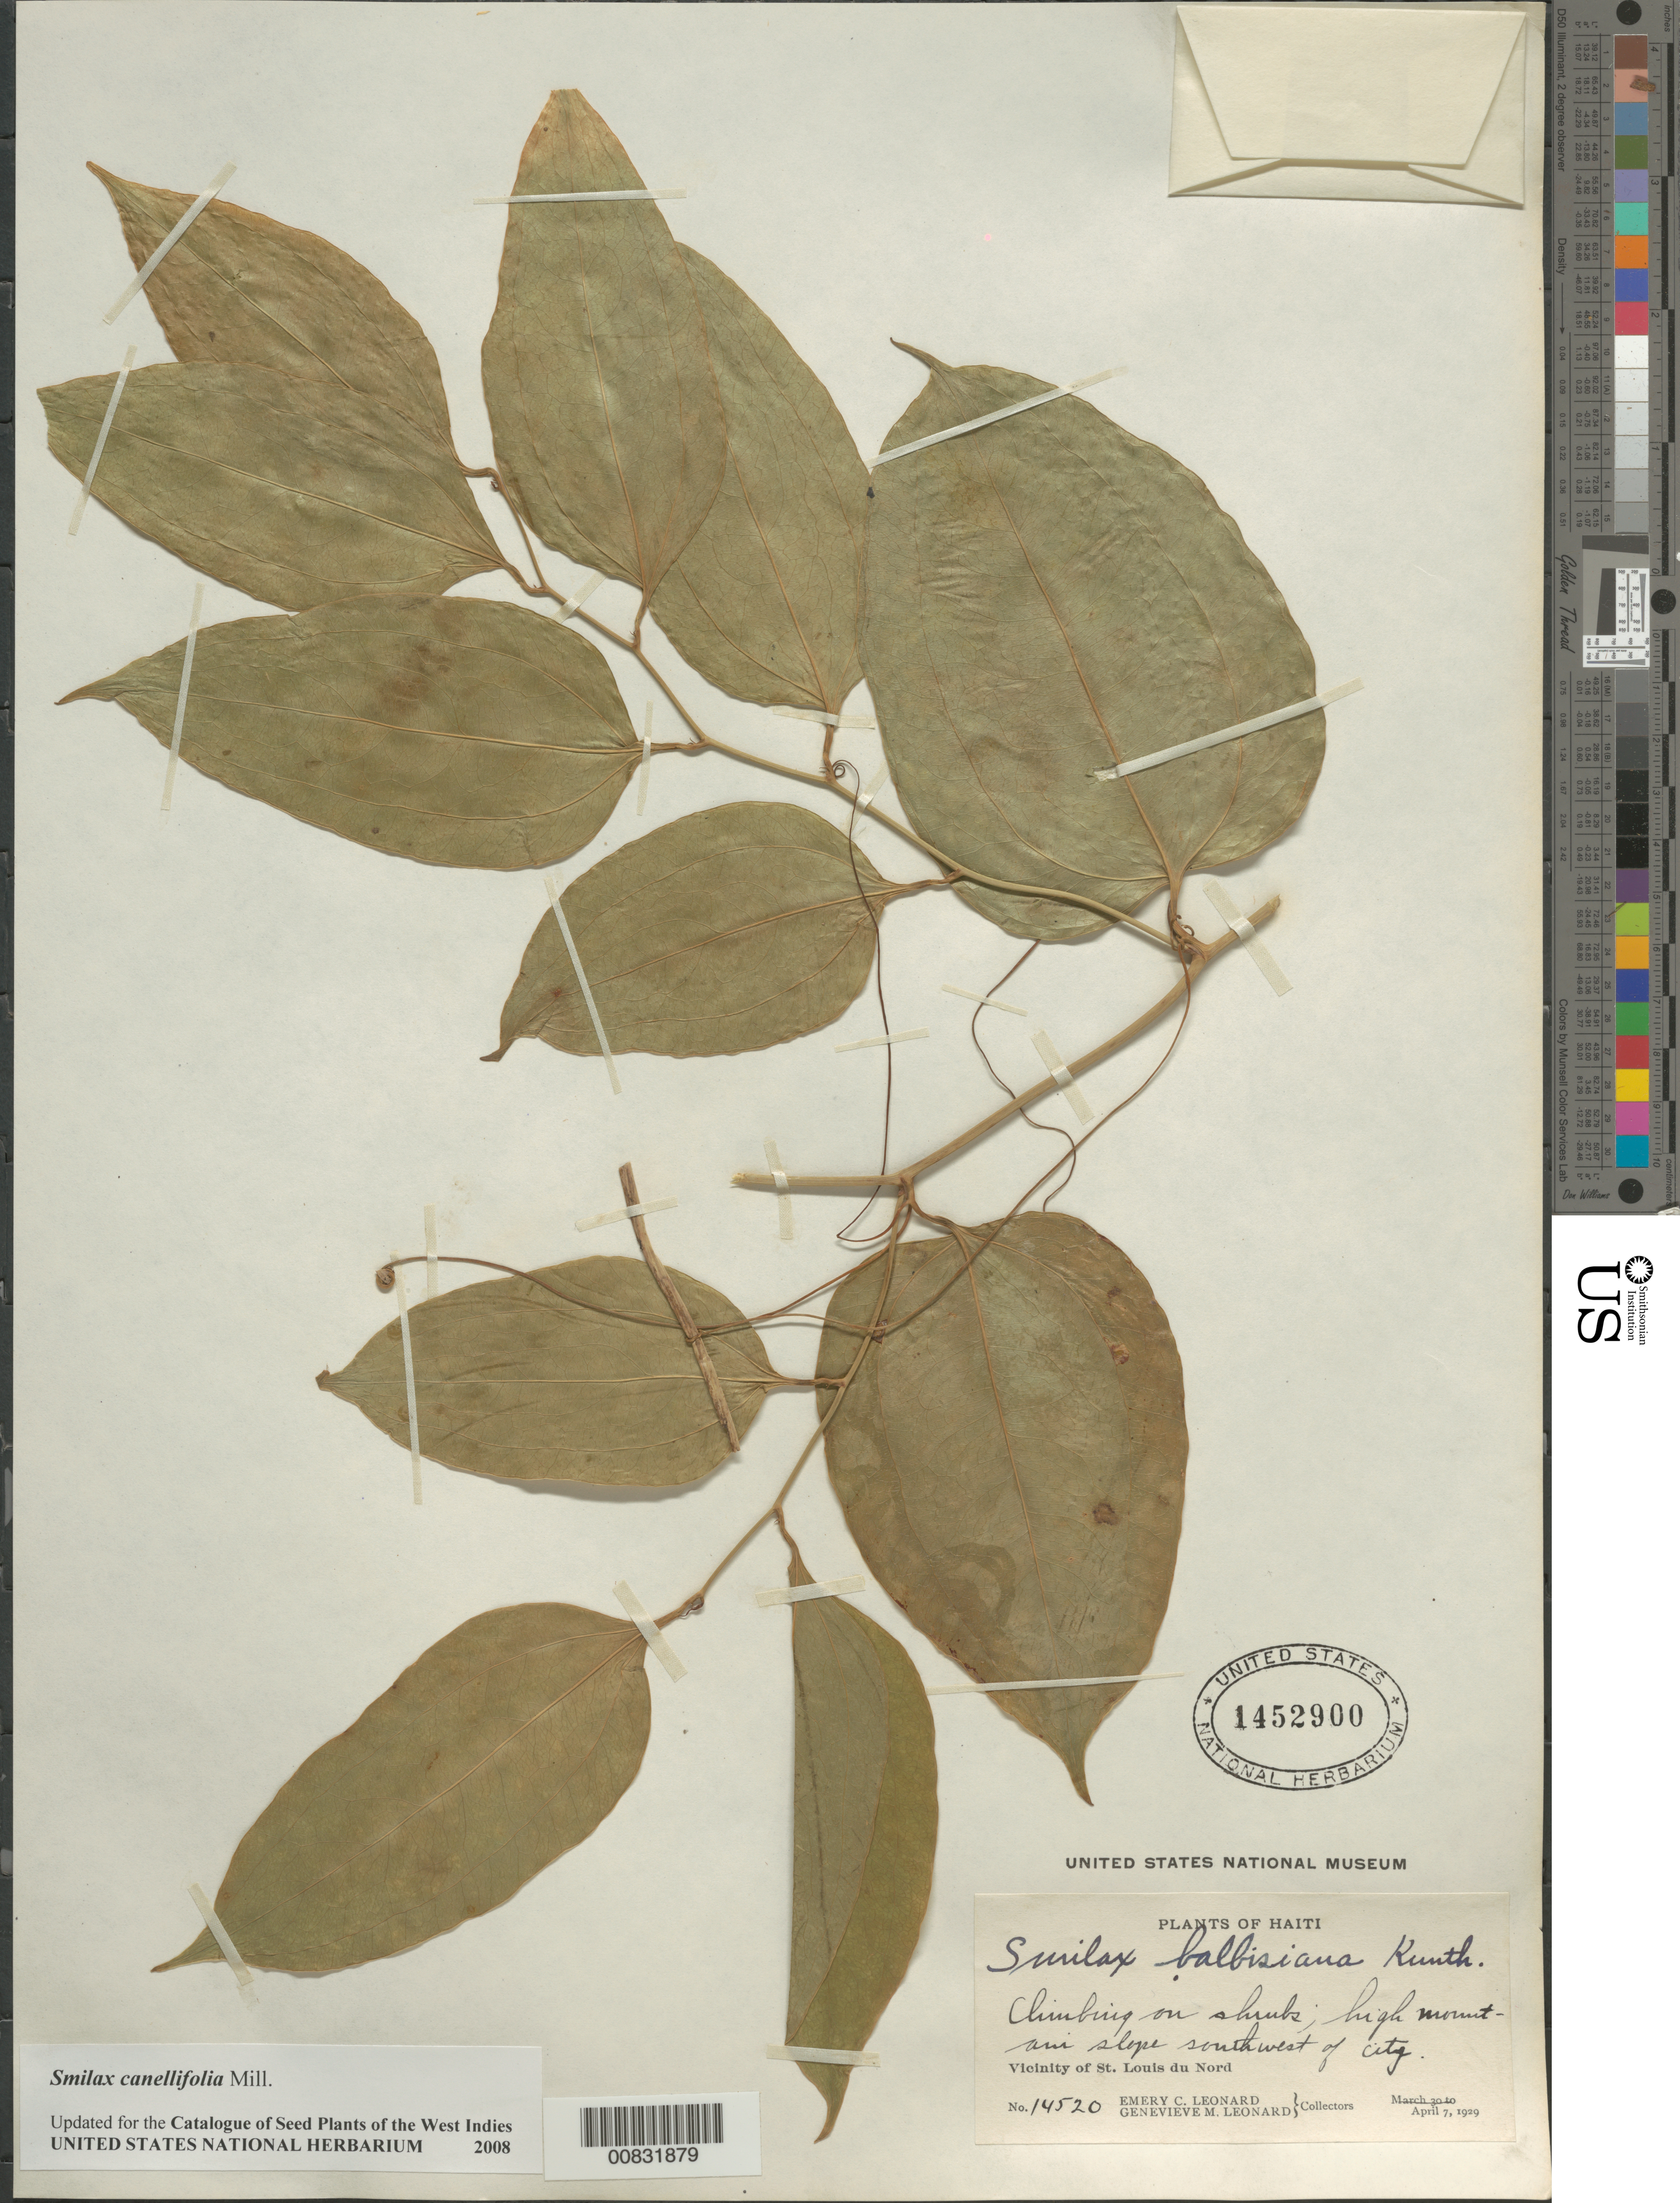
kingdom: Plantae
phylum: Tracheophyta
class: Liliopsida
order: Liliales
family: Smilacaceae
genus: Smilax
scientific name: Smilax canellifolia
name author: Mill.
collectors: E. C. Leonard & G. M. Leonard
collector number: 14520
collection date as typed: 07 Apr 1929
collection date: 1929-04-07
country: Haiti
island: Hispaniola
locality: Vicinity of St. Louis du Nord. High mountain slope southwest of City.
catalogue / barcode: US 1452900